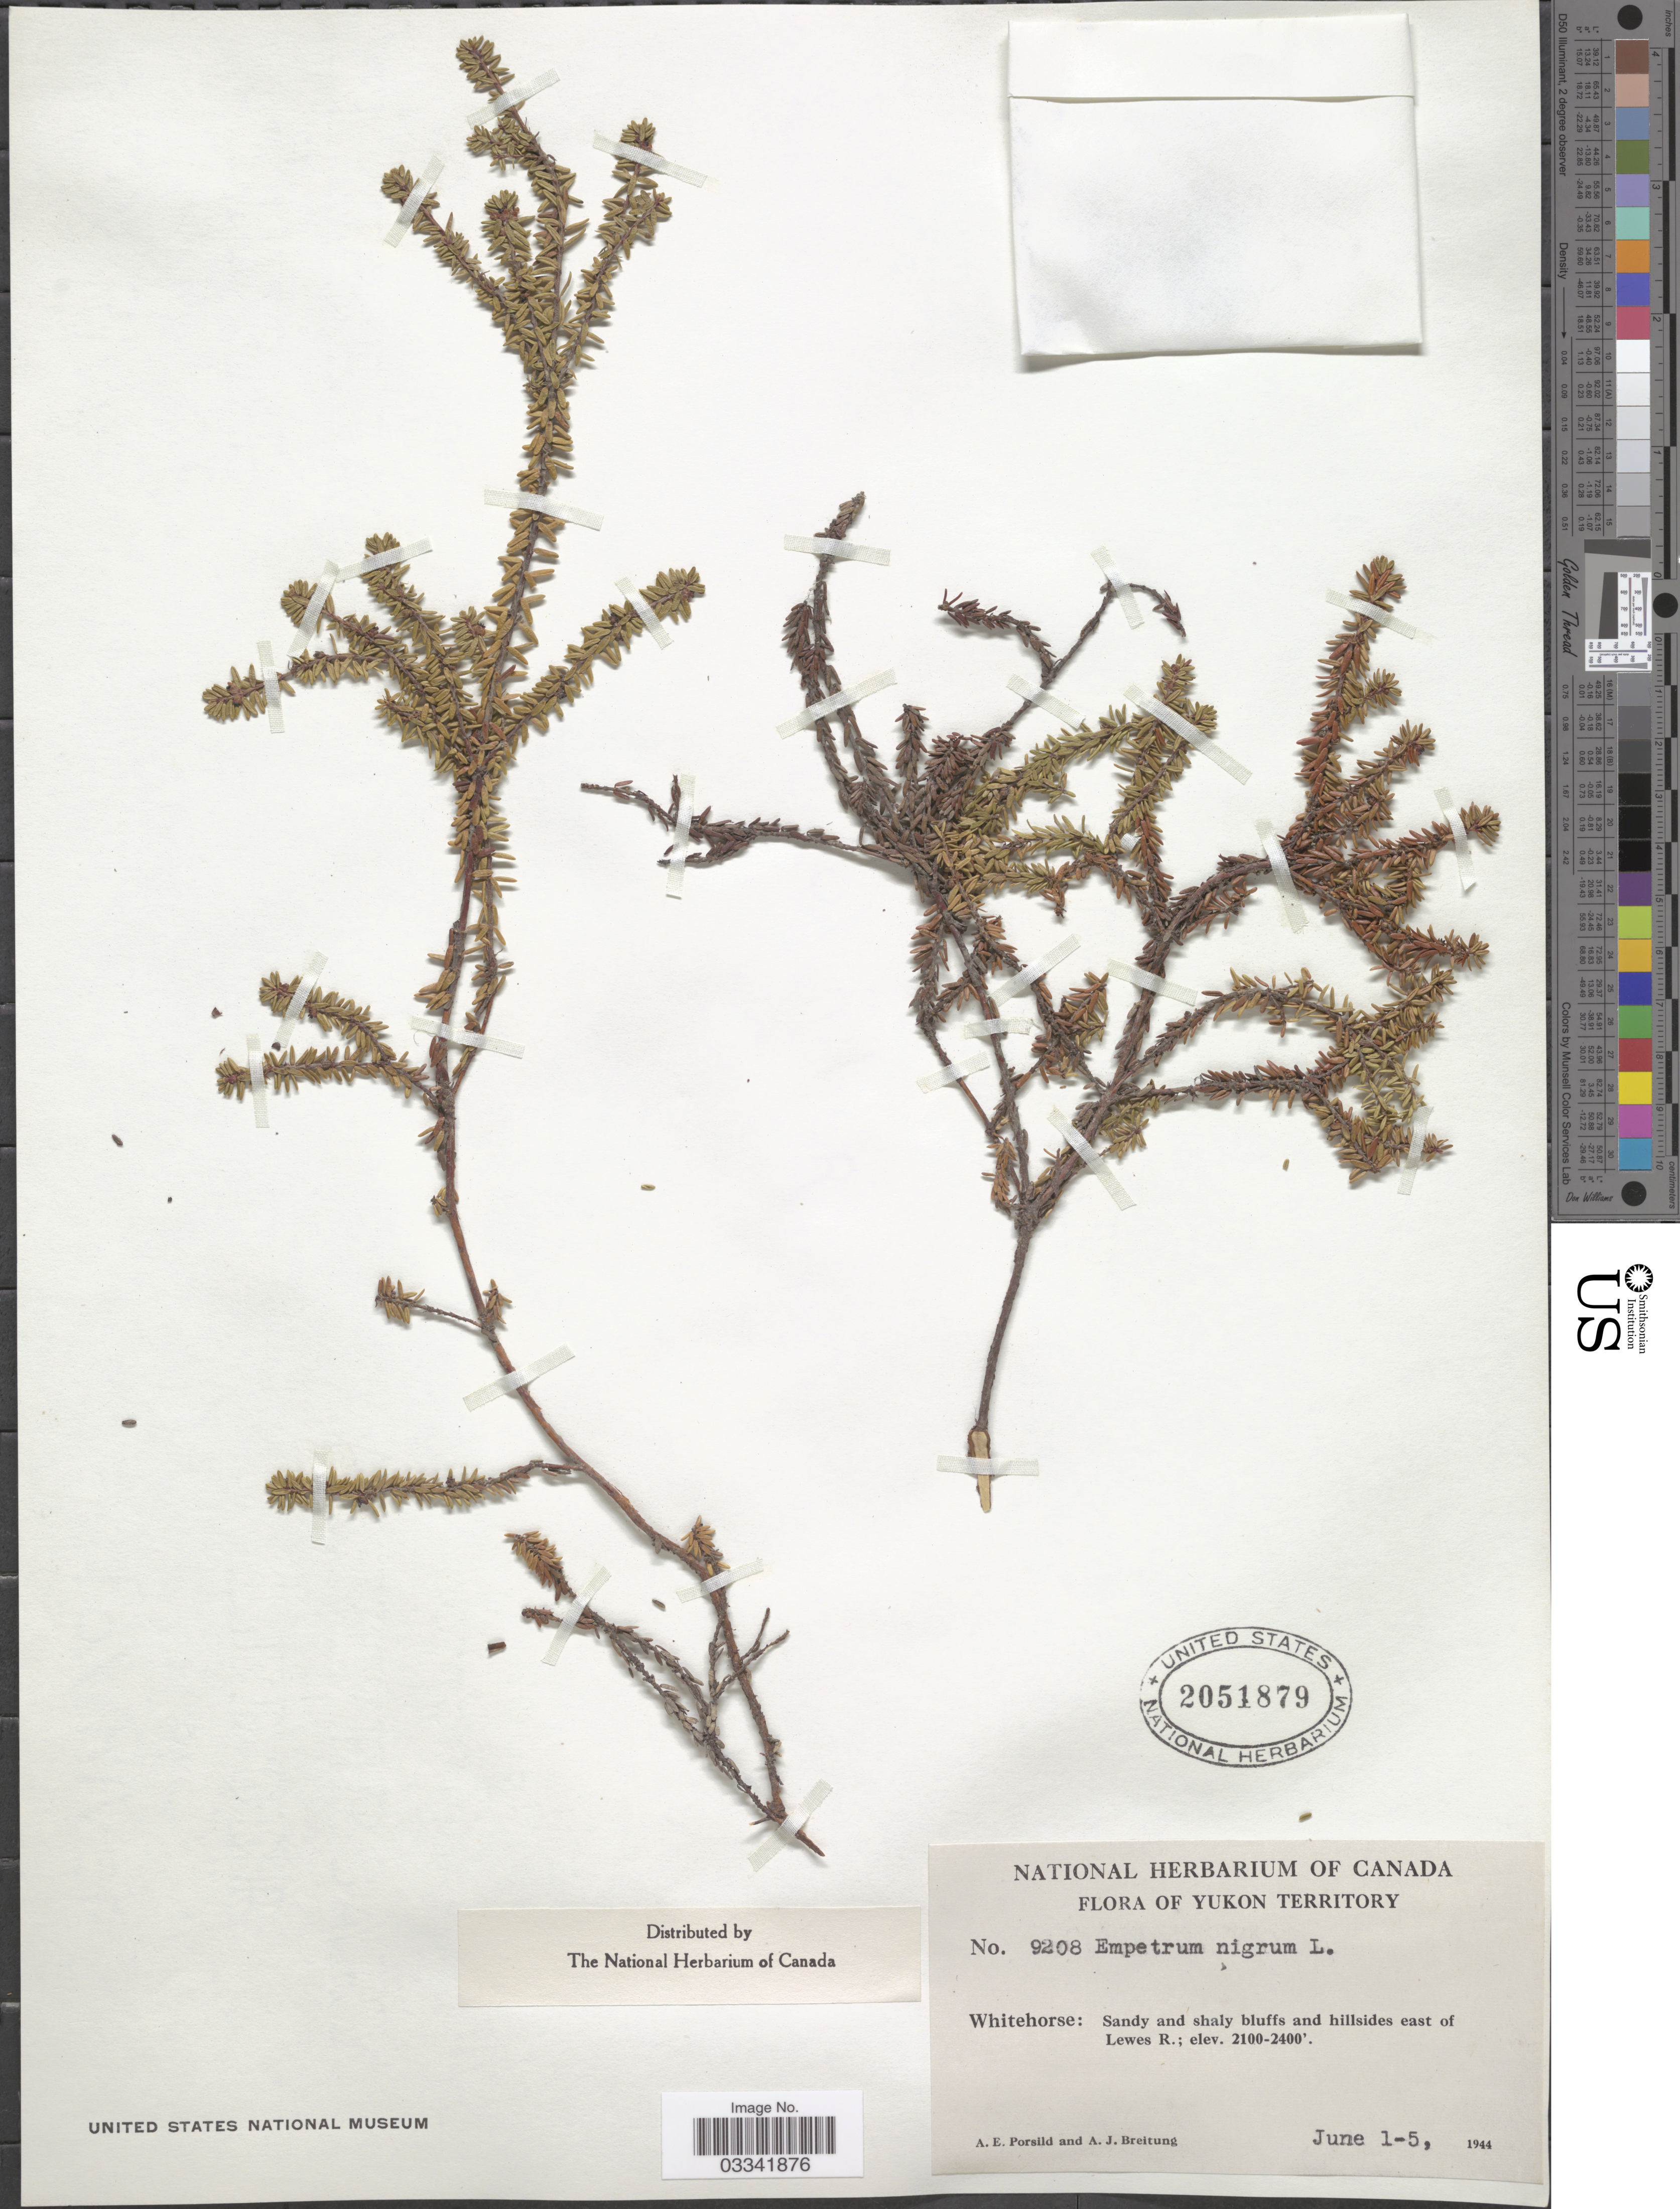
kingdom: Plantae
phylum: Tracheophyta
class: Magnoliopsida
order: Ericales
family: Ericaceae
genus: Empetrum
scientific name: Empetrum nigrum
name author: L.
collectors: A. E. Porsild & A. Breitung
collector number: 9208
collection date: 1944-06-01/1944-06-05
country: Canada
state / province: Yukon Territory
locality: Whitehorse: Sandy and shaly bluffs and hillsides east of Lewes R.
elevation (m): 640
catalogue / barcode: US 2051879